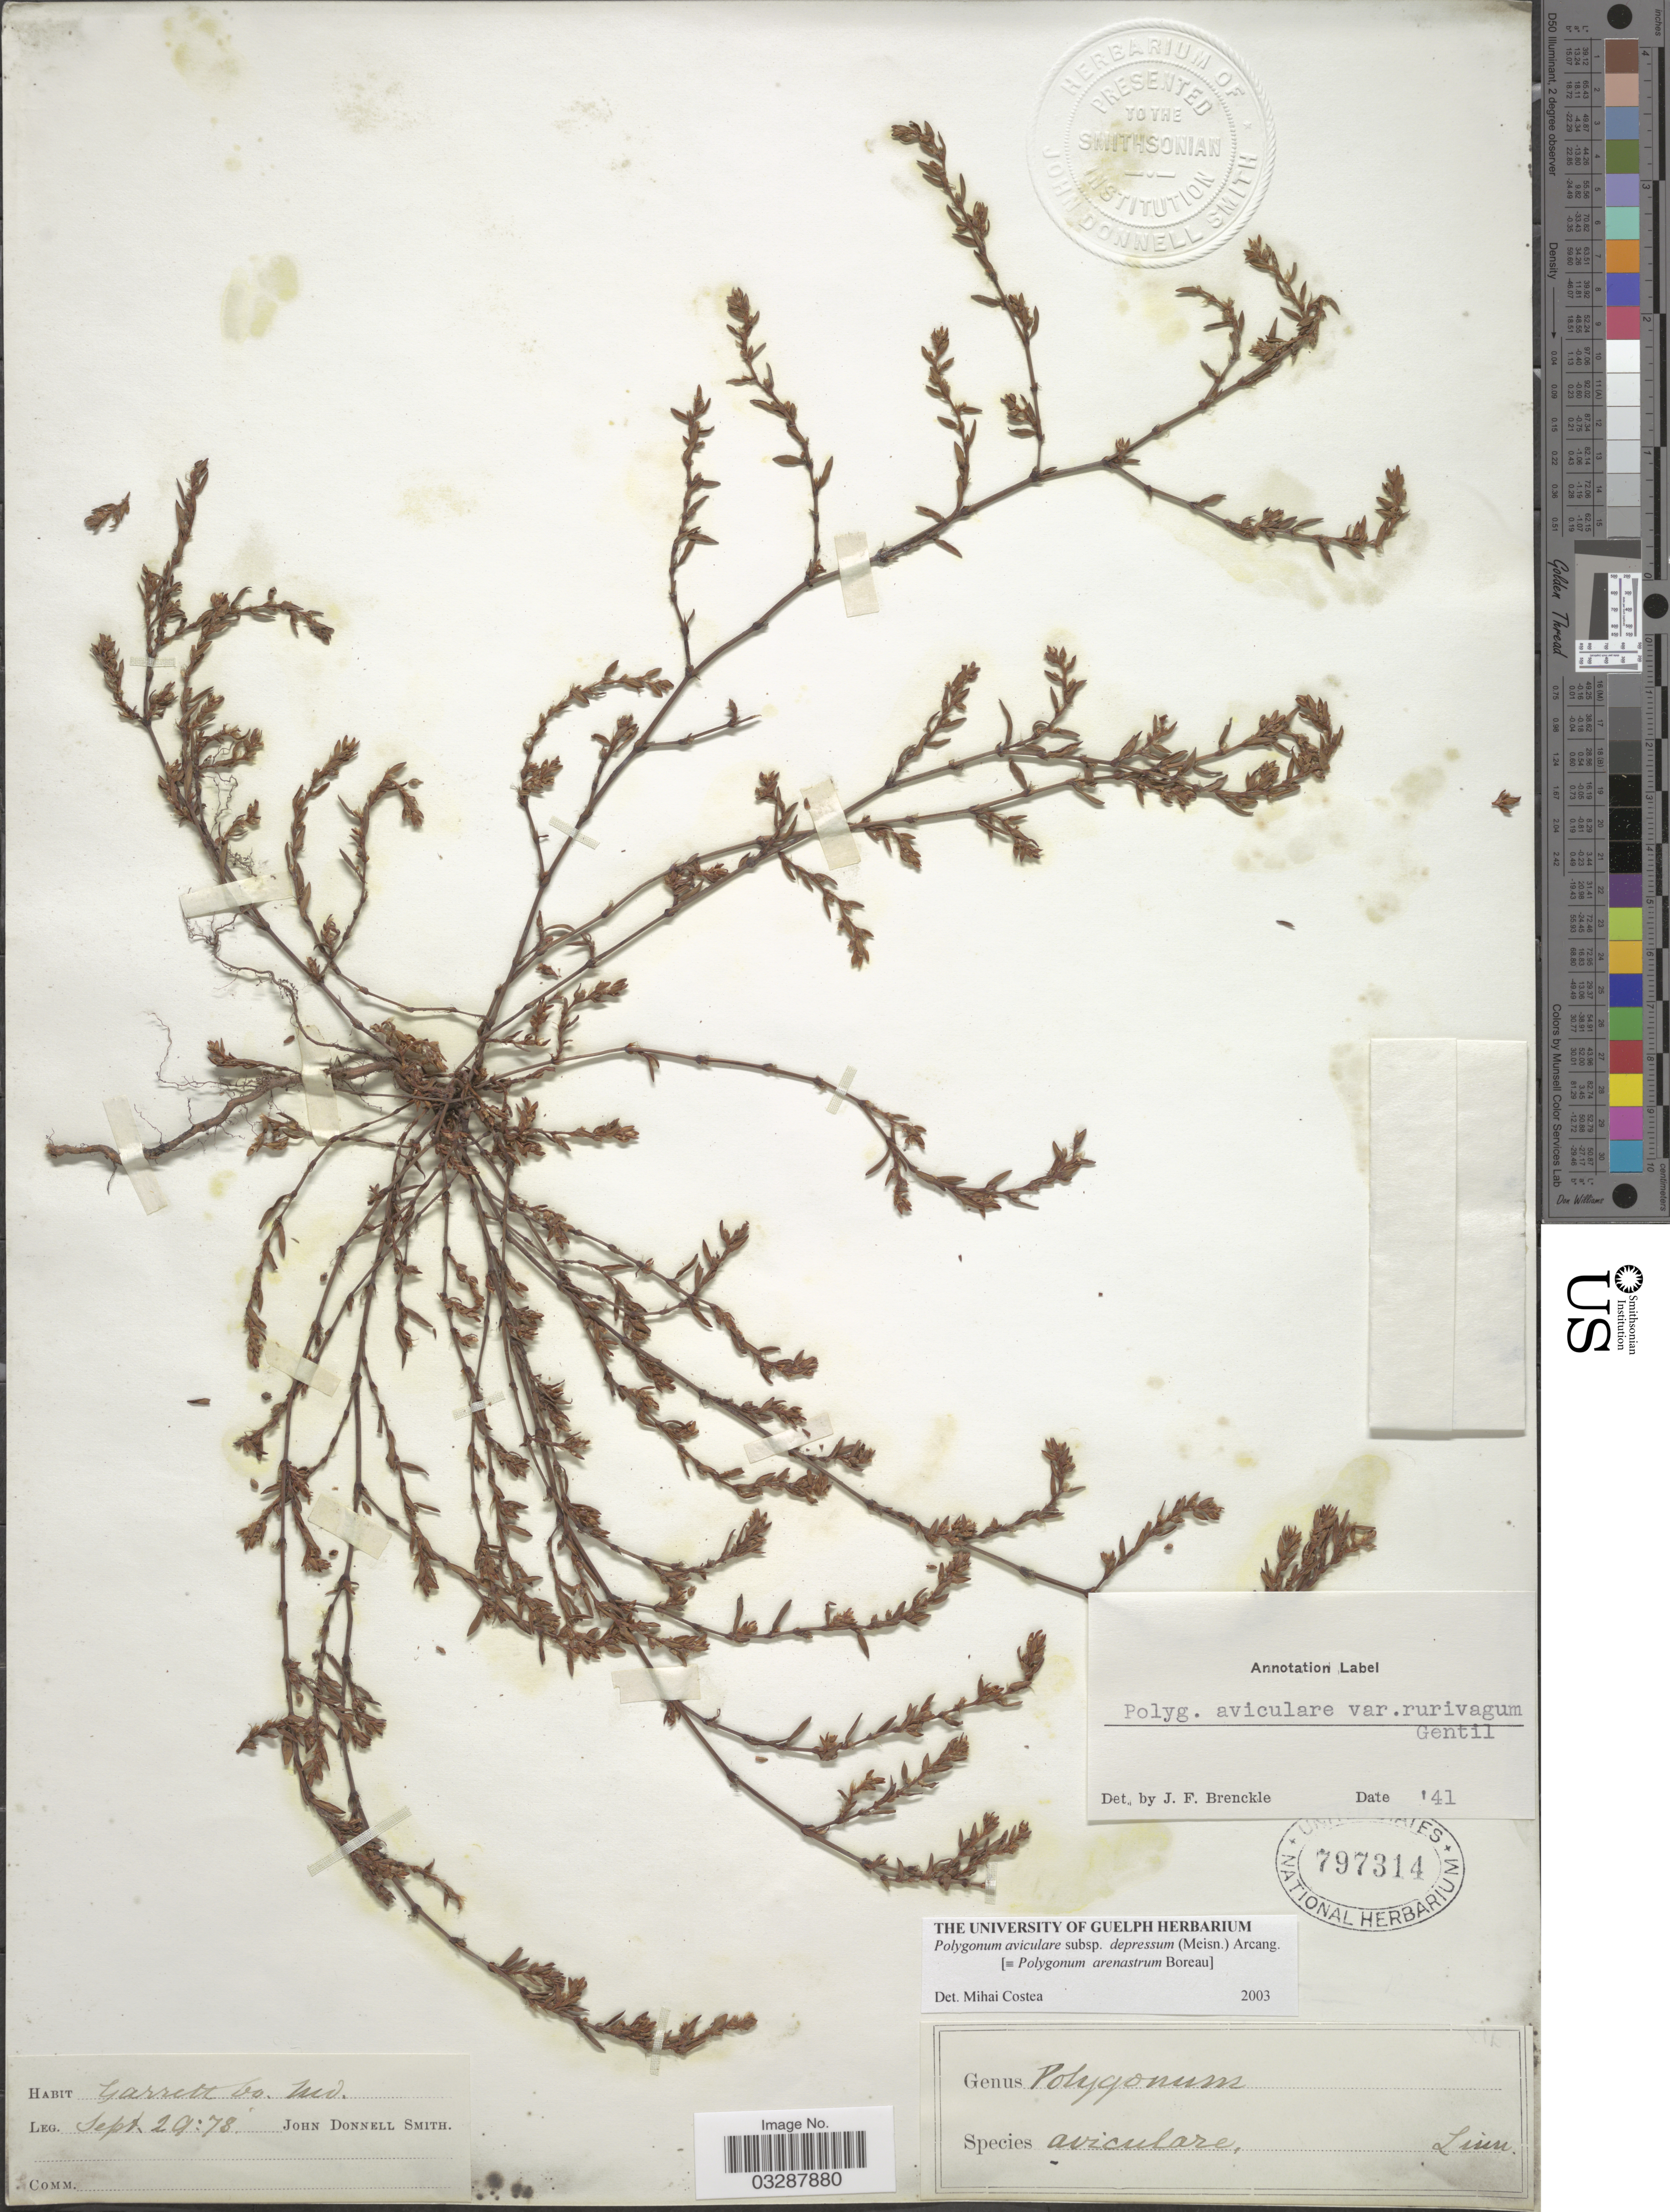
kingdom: Plantae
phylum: Tracheophyta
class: Magnoliopsida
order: Caryophyllales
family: Polygonaceae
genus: Polygonum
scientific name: Polygonum aviculare subsp. depressum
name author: (Meisn.) Arcang.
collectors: J. Donnell Smith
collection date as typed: Transcribed d/m/y: 29/9/78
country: United States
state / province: Maryland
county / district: Garrett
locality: Garrett Co.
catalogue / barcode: US 797314